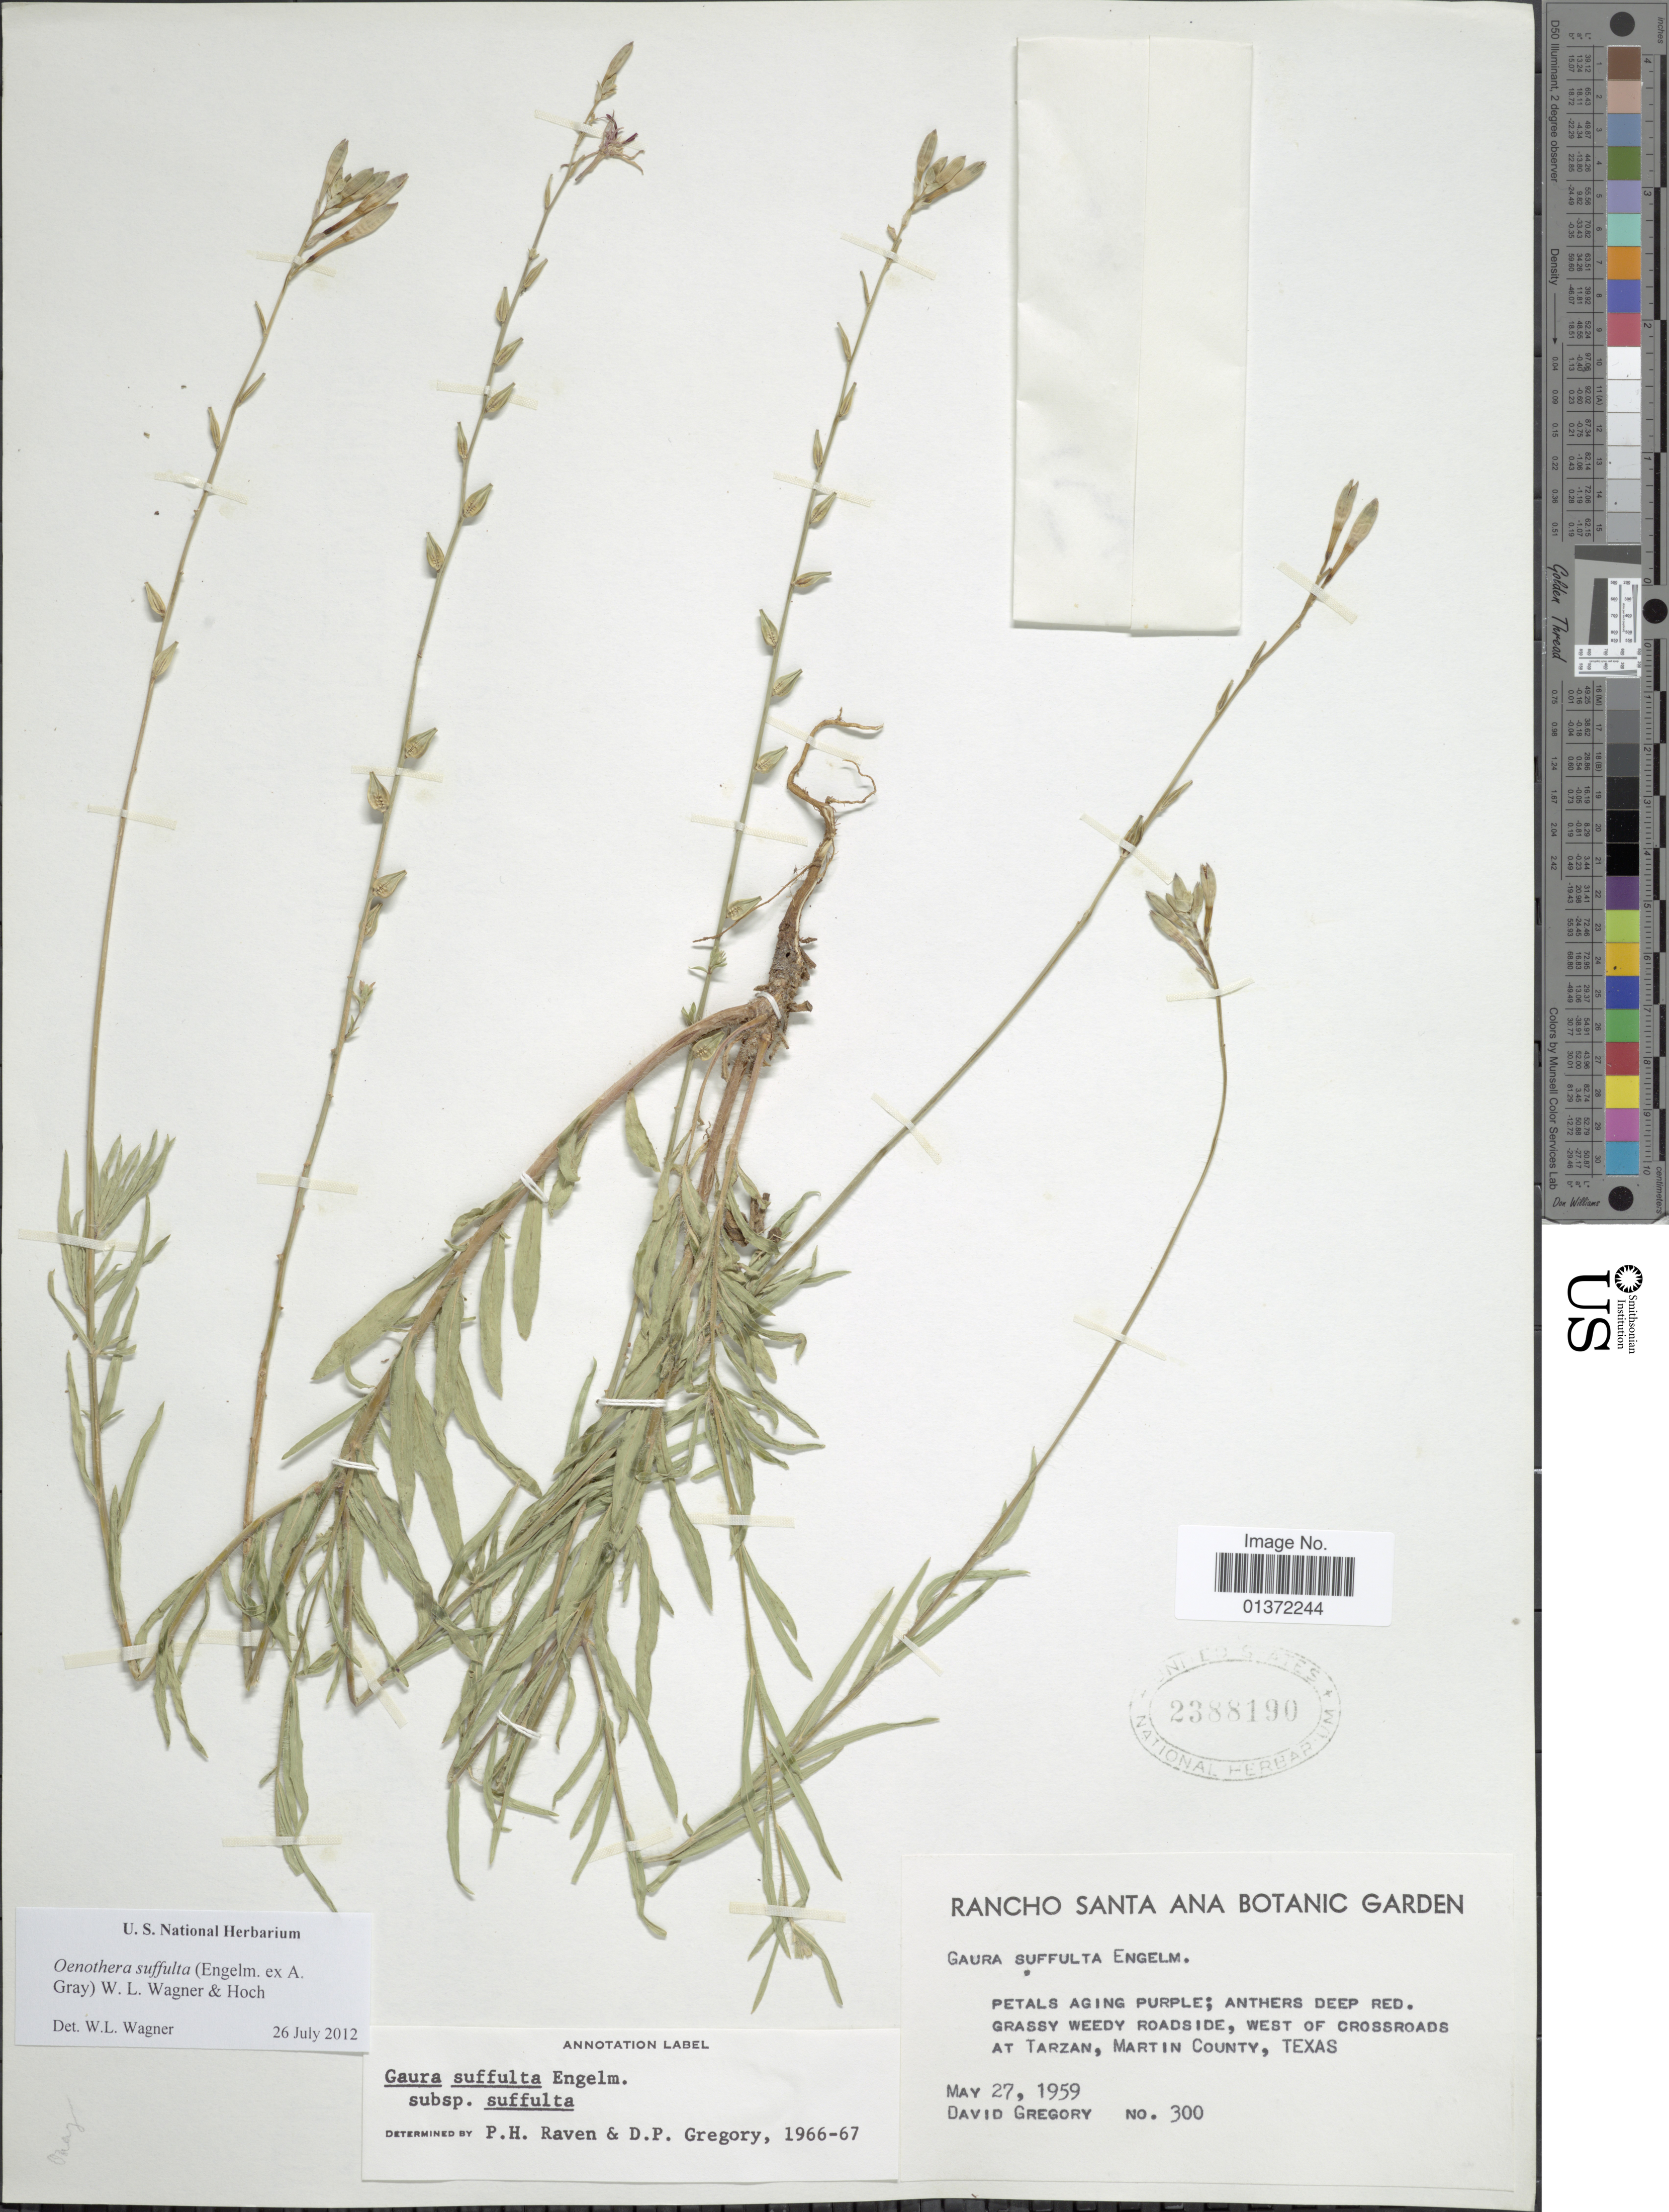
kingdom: Plantae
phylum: Tracheophyta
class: Magnoliopsida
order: Myrtales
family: Onagraceae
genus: Oenothera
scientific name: Oenothera suffulta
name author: (Engelm. ex A. Gray) W.L. Wagner & Hoch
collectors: D. Gregory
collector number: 300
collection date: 1959-05-27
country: United States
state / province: Texas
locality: West of crossroads at Tarzan, Martin County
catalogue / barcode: US 2388190